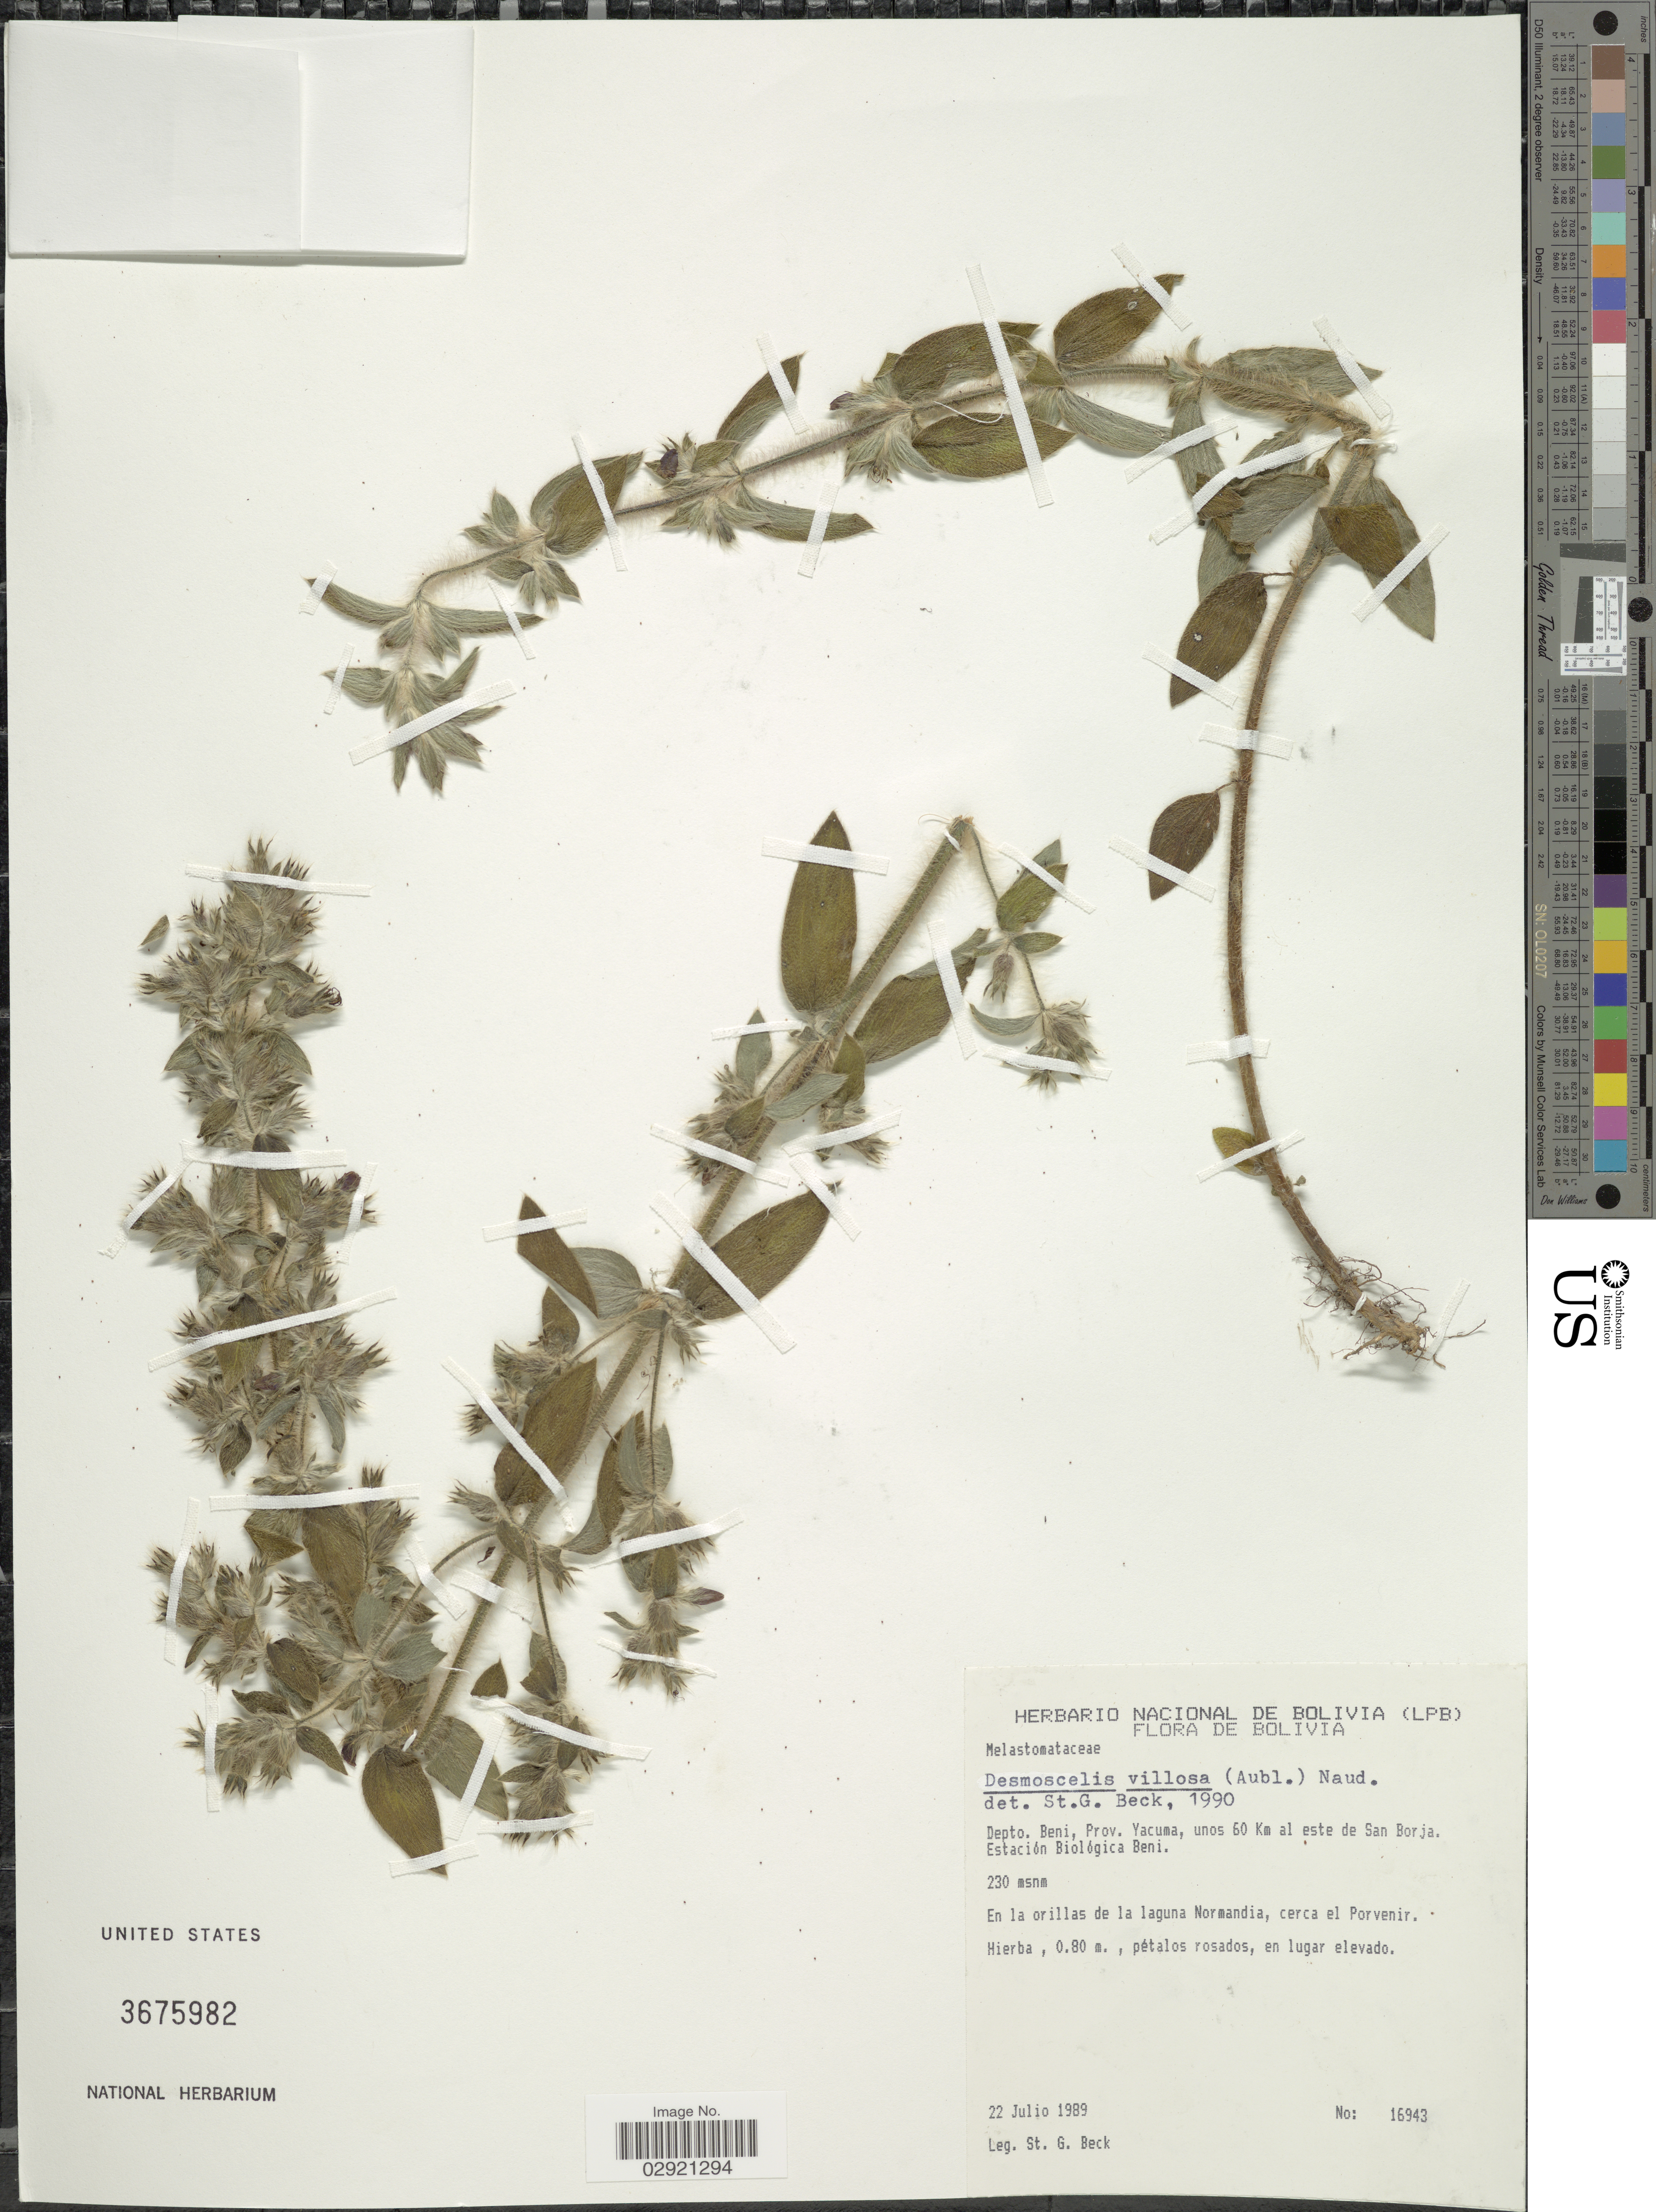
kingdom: Plantae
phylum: Tracheophyta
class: Magnoliopsida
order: Myrtales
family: Melastomataceae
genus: Desmoscelis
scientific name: Desmoscelis villosa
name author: (Aubl.) Naudin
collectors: S. G. Beck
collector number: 16943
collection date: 1989-07-22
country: Bolivia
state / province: Beni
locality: Depto. Beni, Prov. Yacuma, unos 60 Km al este de San Borja. Estación Biológica Beni.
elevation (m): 230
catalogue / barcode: US 3675982